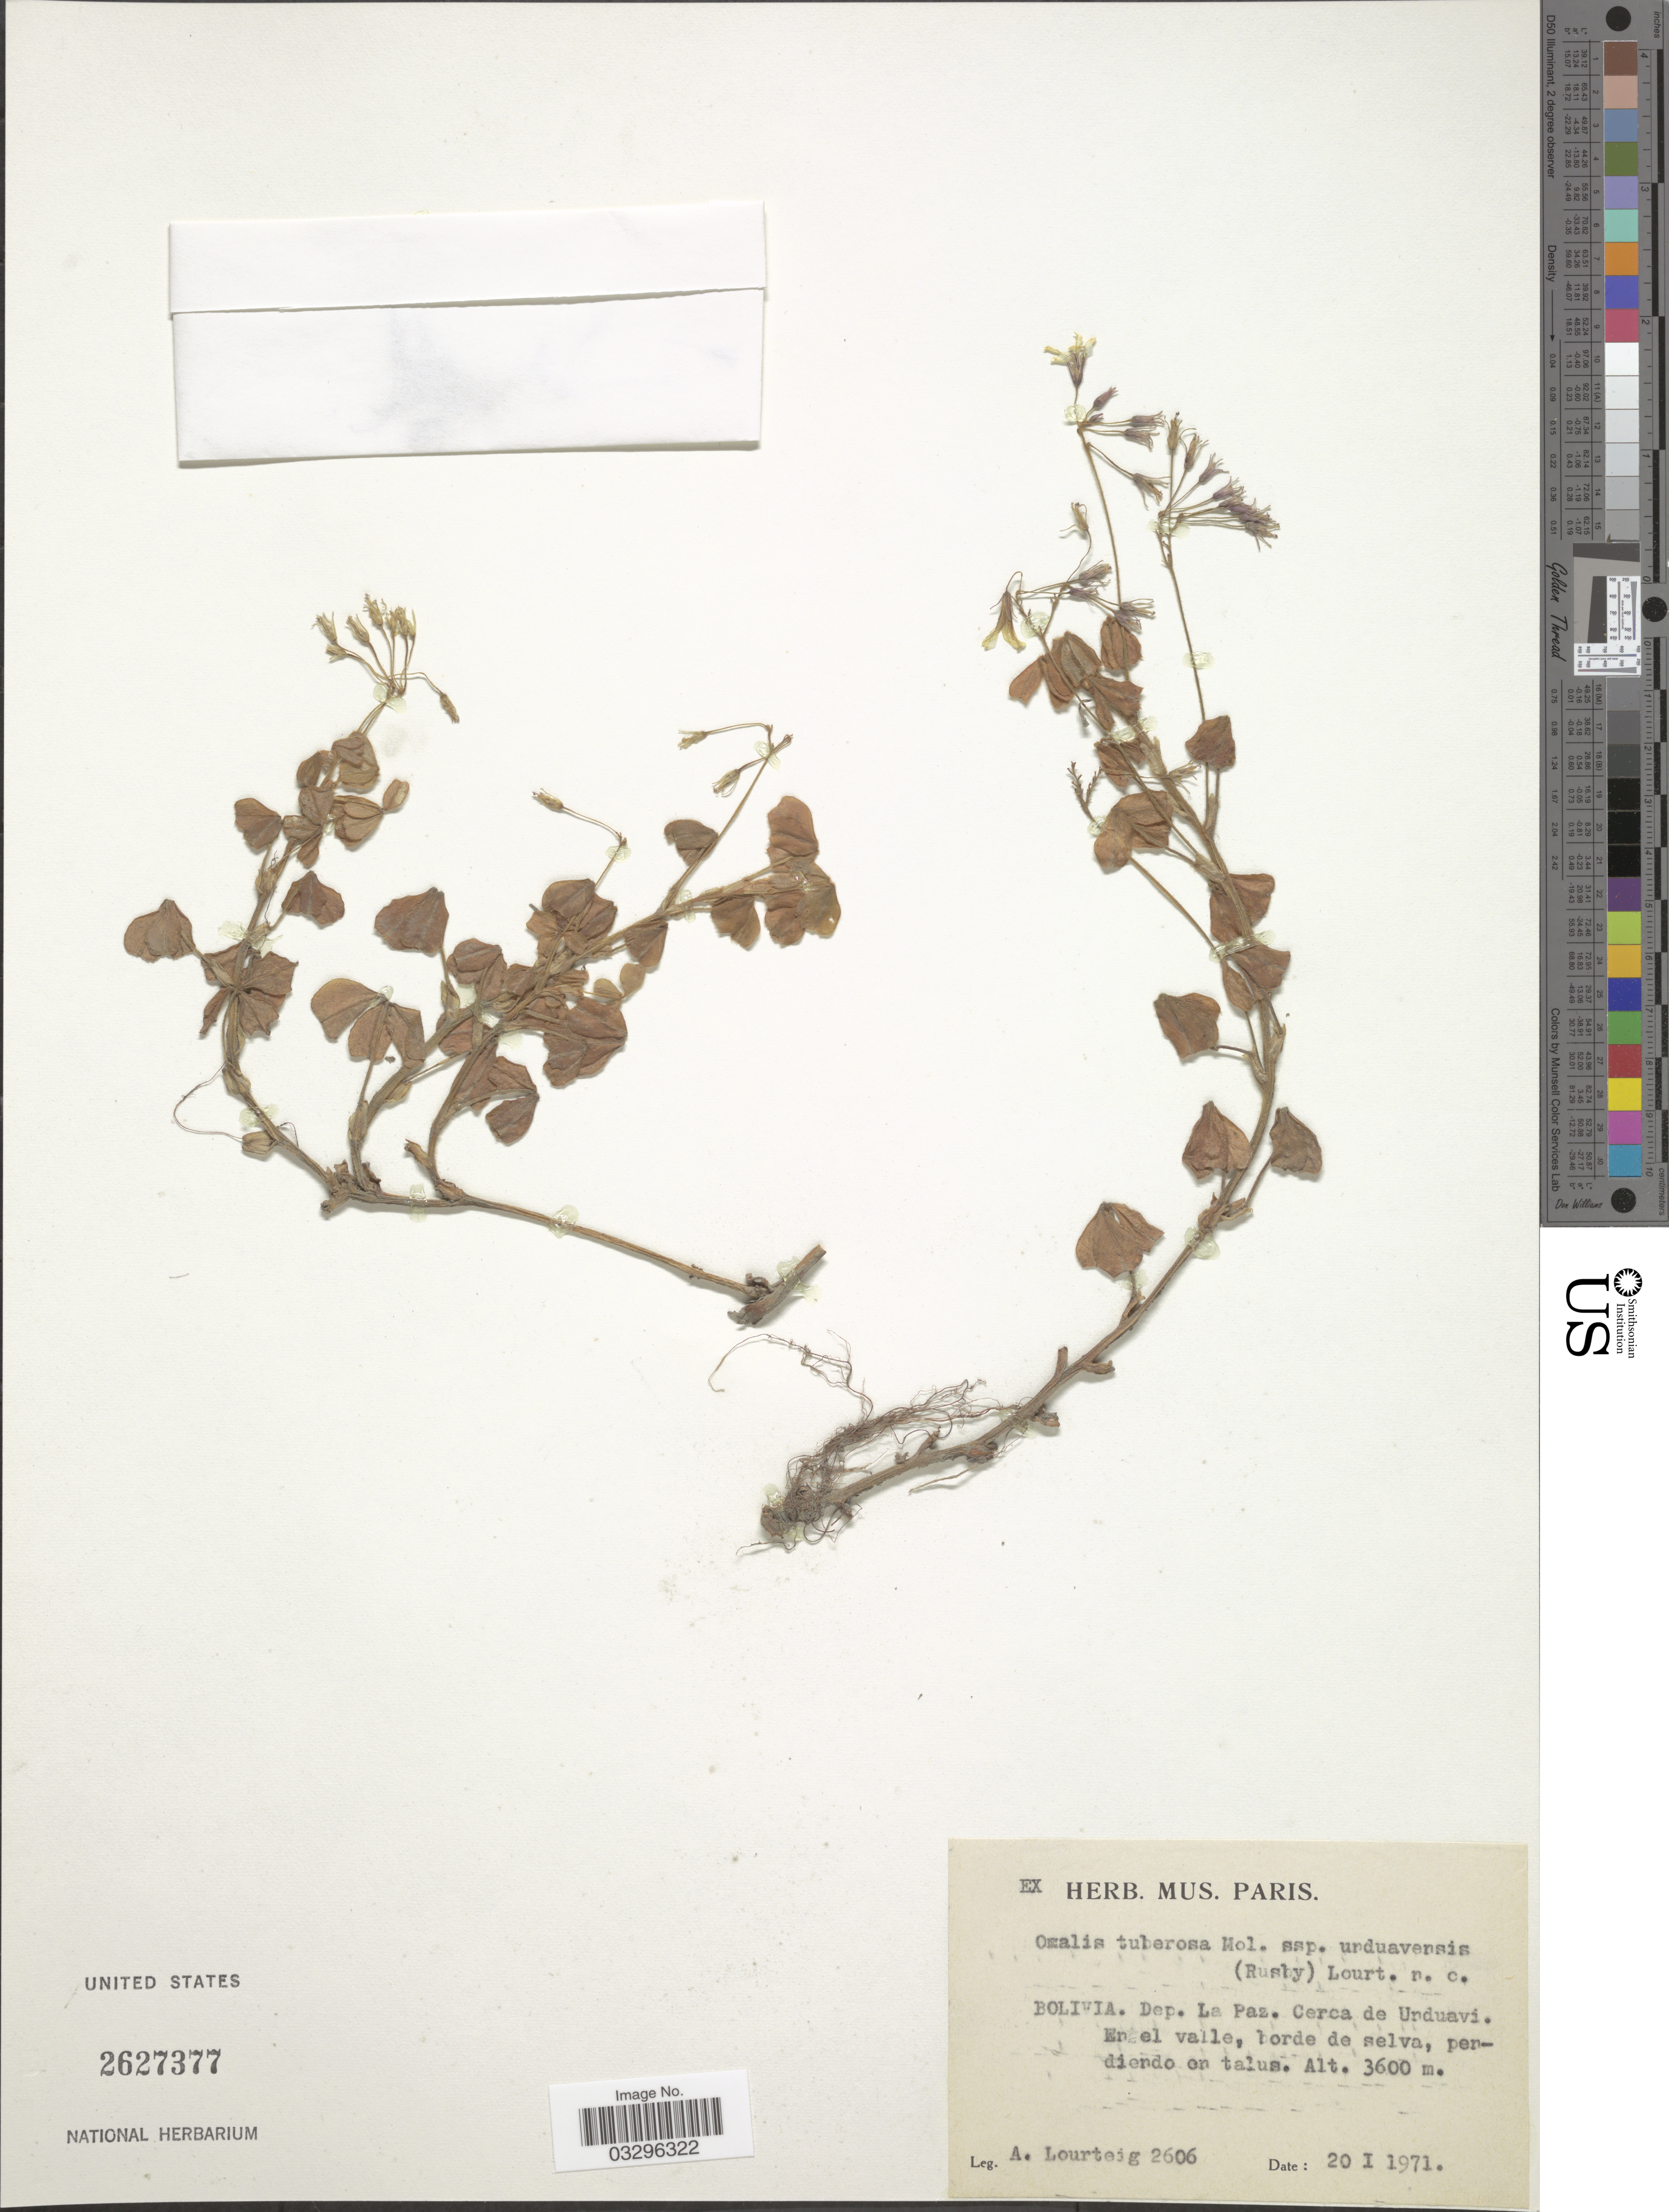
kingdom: Plantae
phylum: Tracheophyta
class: Magnoliopsida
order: Oxalidales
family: Oxalidaceae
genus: Oxalis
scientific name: Oxalis tuberosa var. unduavensis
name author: (Rusby) Lourteig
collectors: A. Lourteig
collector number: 2606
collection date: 1971-01-20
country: Bolivia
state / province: La Paz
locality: Dep. La Paz. Cerca de Unduavi.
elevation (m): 3600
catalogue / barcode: US 2627377